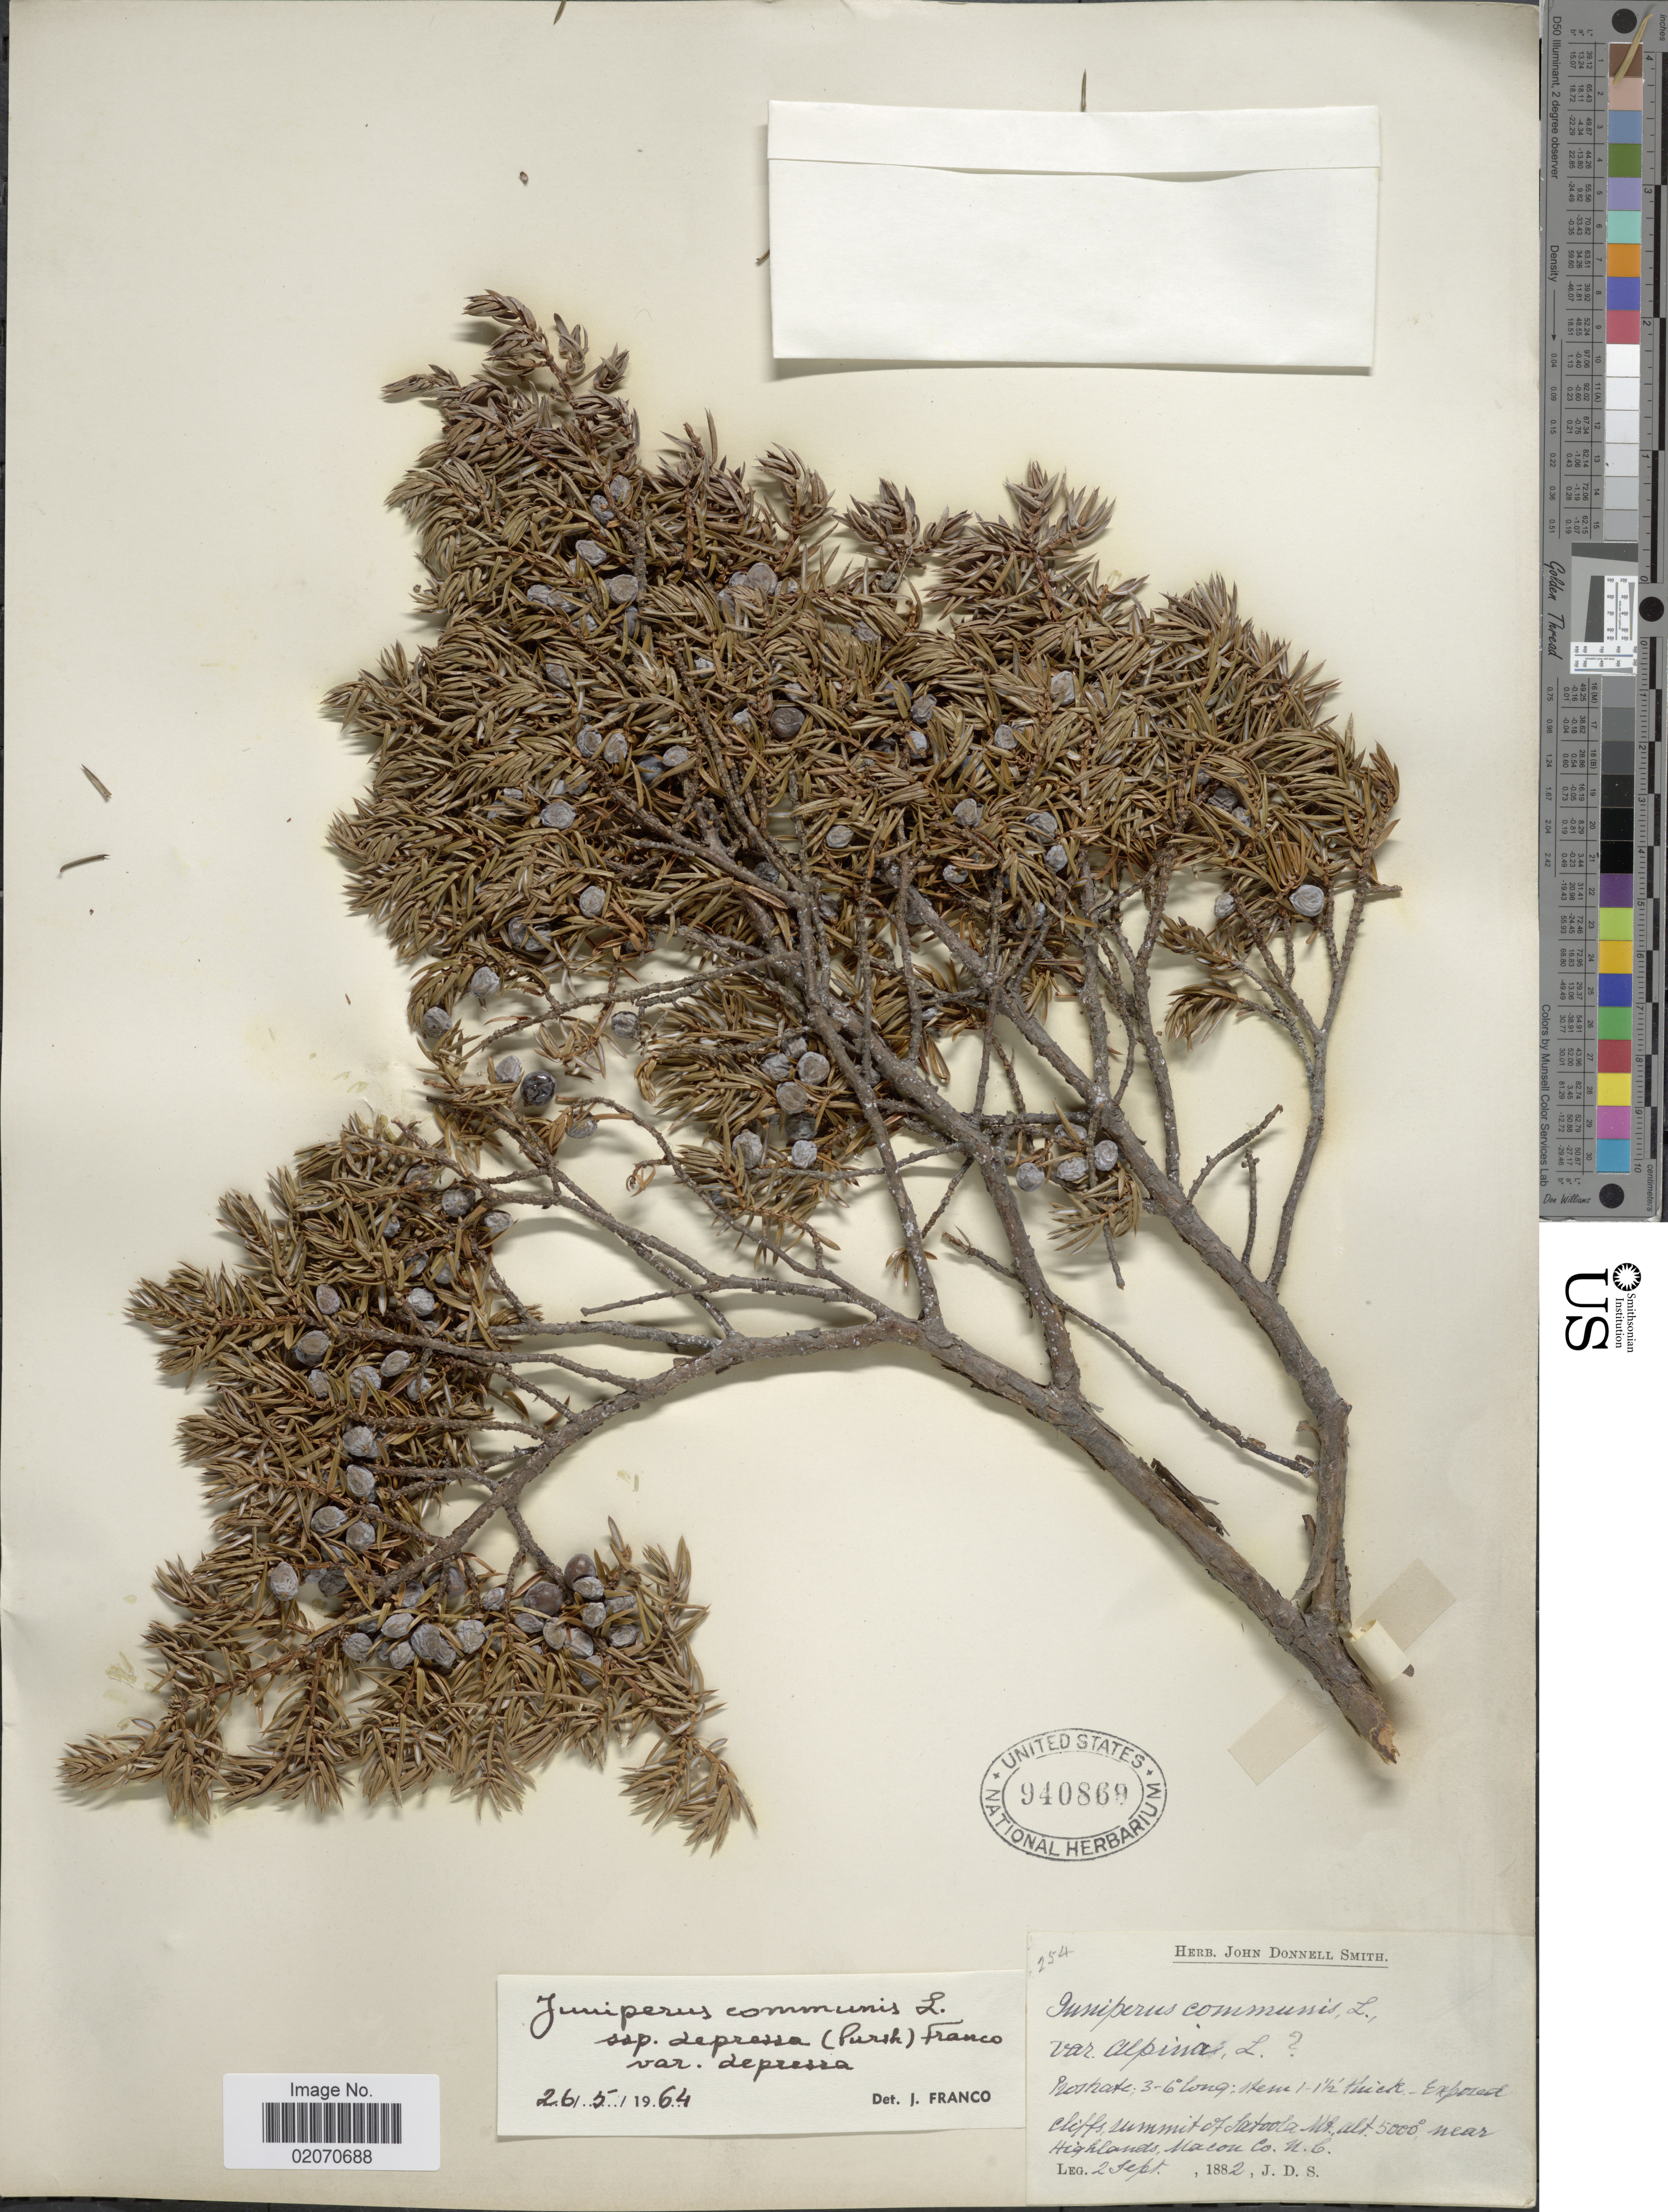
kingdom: Plantae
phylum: Tracheophyta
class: Pinopsida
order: Pinales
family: Cupressaceae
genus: Juniperus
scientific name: Juniperus communis var. depressa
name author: Pursh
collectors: J. Donnell Smith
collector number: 254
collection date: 1882-09-02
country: United States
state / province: North Carolina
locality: Cliffs summit of Satoola Mt. near Highland, Macon Co.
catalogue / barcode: US 940869